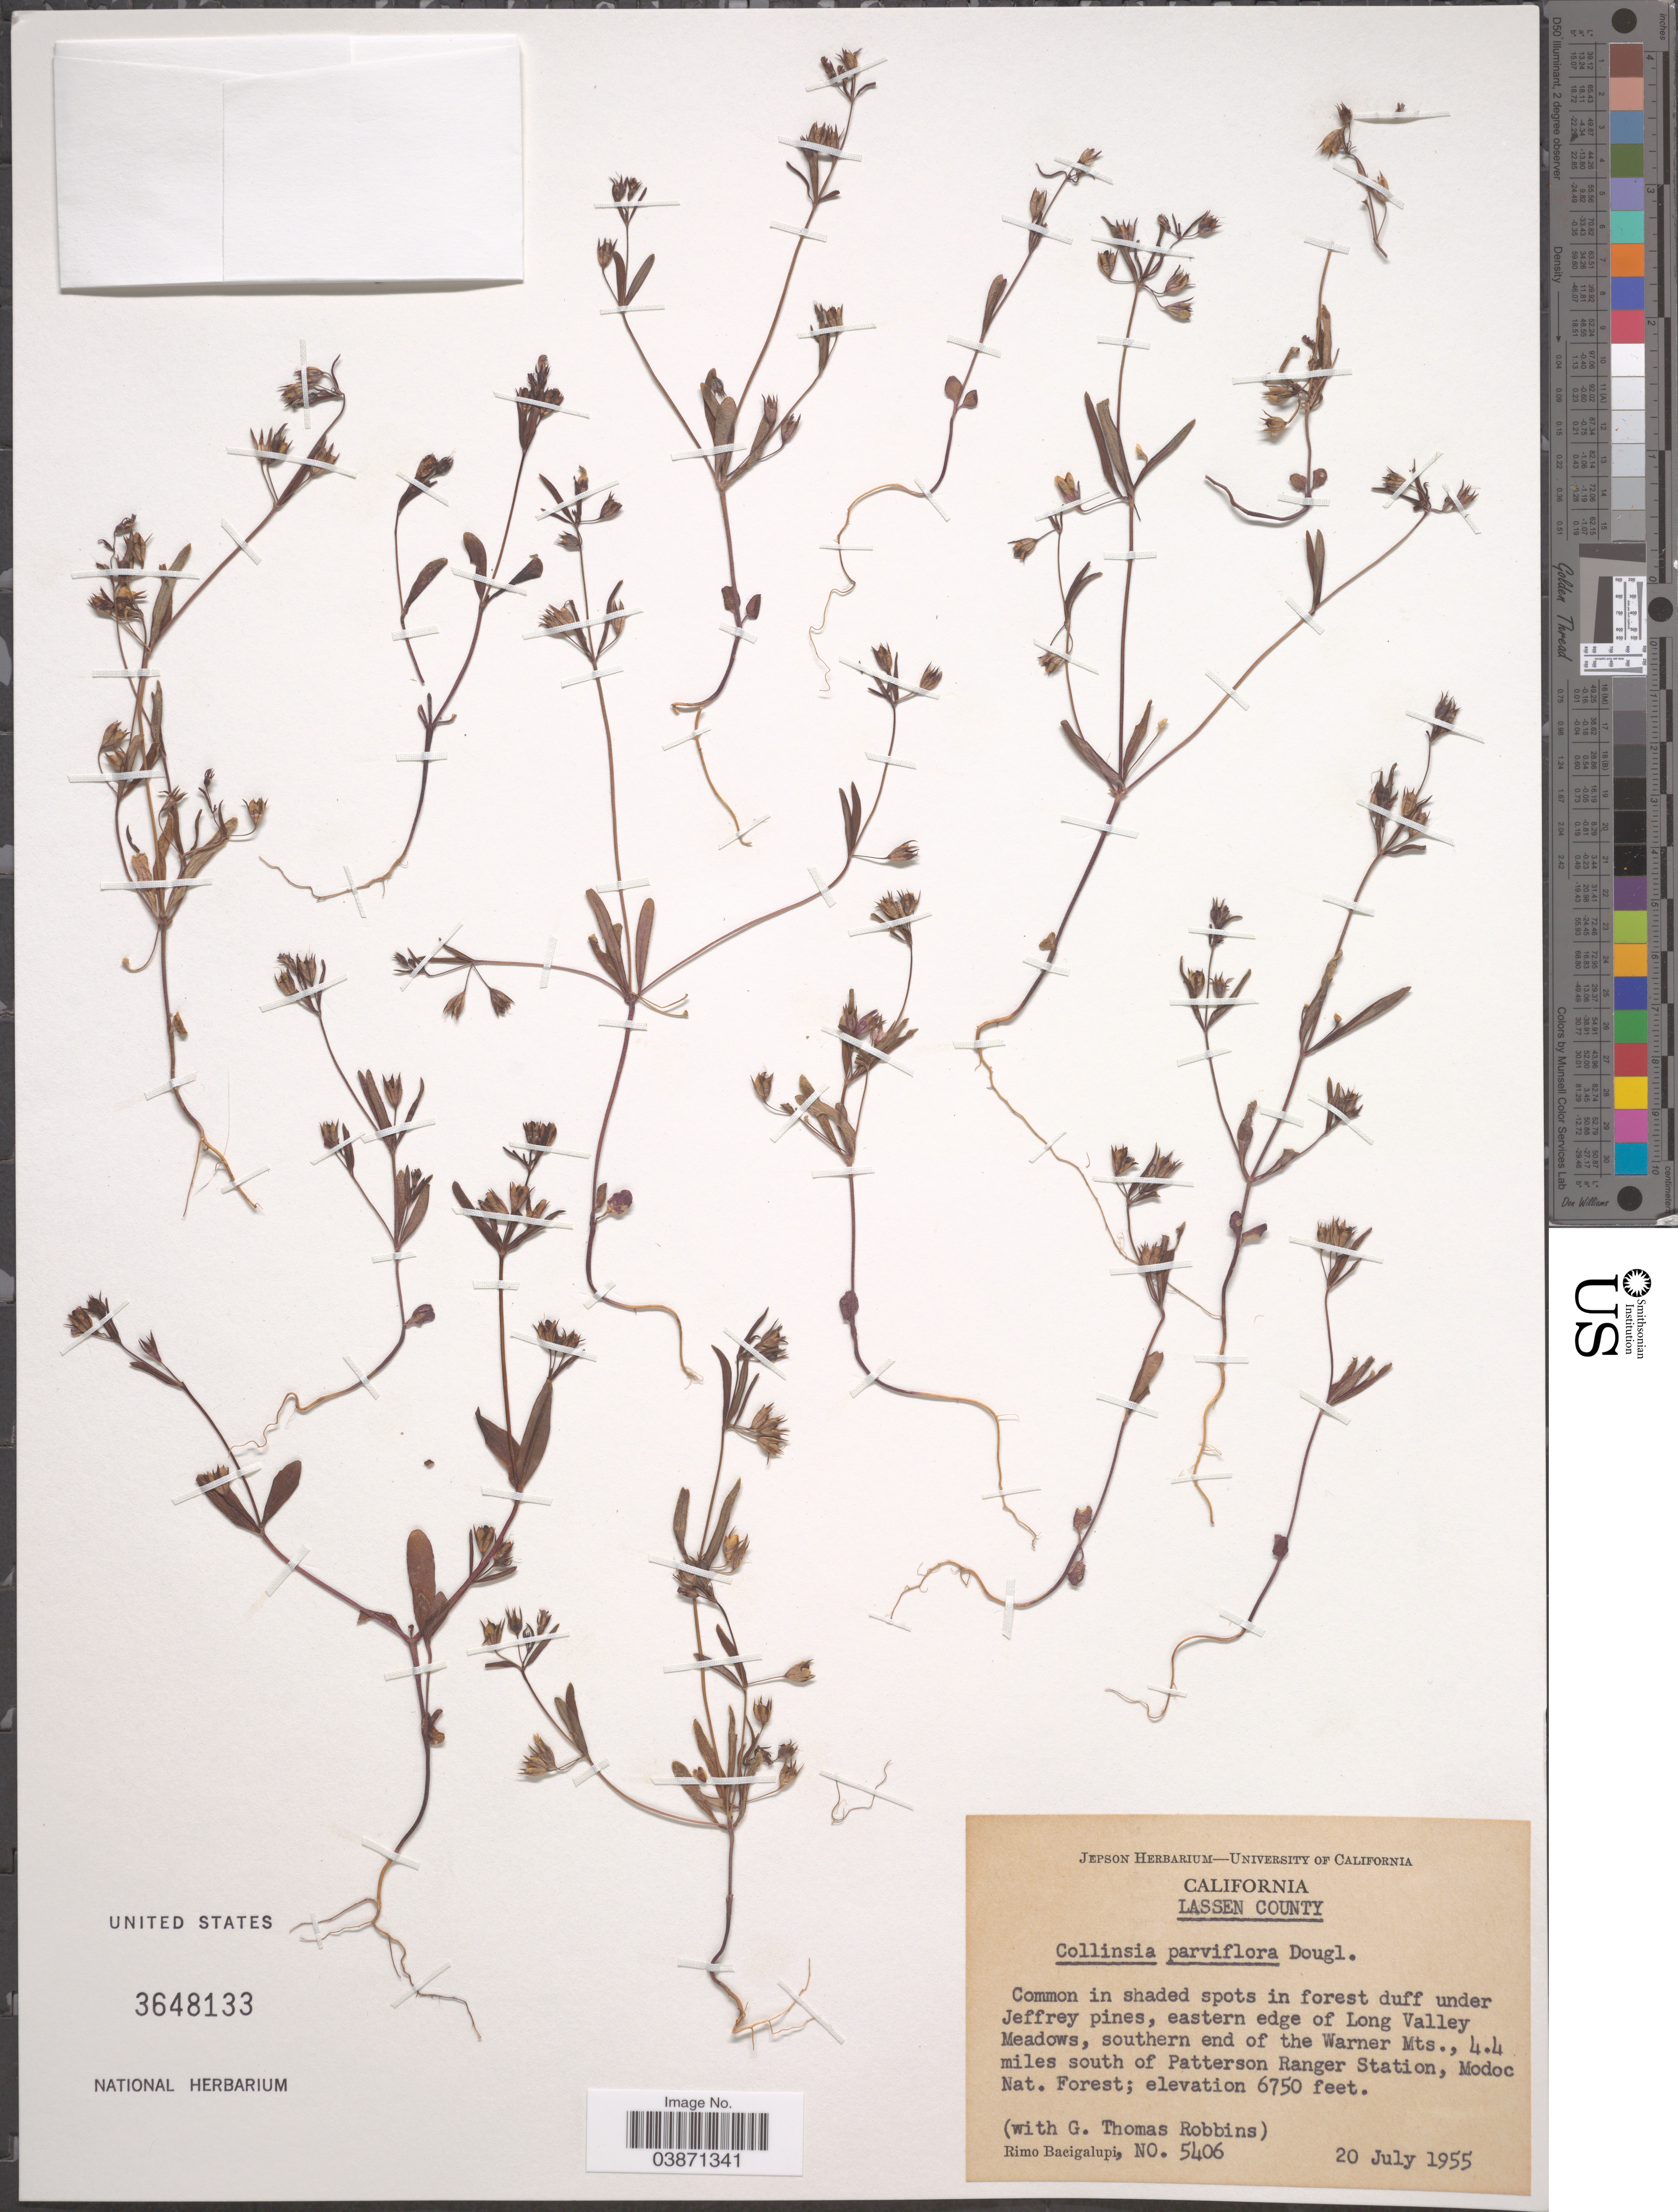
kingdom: Plantae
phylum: Tracheophyta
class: Magnoliopsida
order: Lamiales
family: Plantaginaceae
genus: Collinsia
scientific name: Collinsia parviflora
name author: Douglas ex Lindl.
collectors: R. Bacigalupi & G. T. Robbins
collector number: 5406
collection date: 1955-07-20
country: United States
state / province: California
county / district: Lassen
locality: Lassen County. In forest duff under Jeffrey pines, eastern edge of Long Valley Meadows, southern end of the Warner Mts., 4.4 miles south of Patterson Ranger Station, Modoc Nat. Forest.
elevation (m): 2057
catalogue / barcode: US 3648133